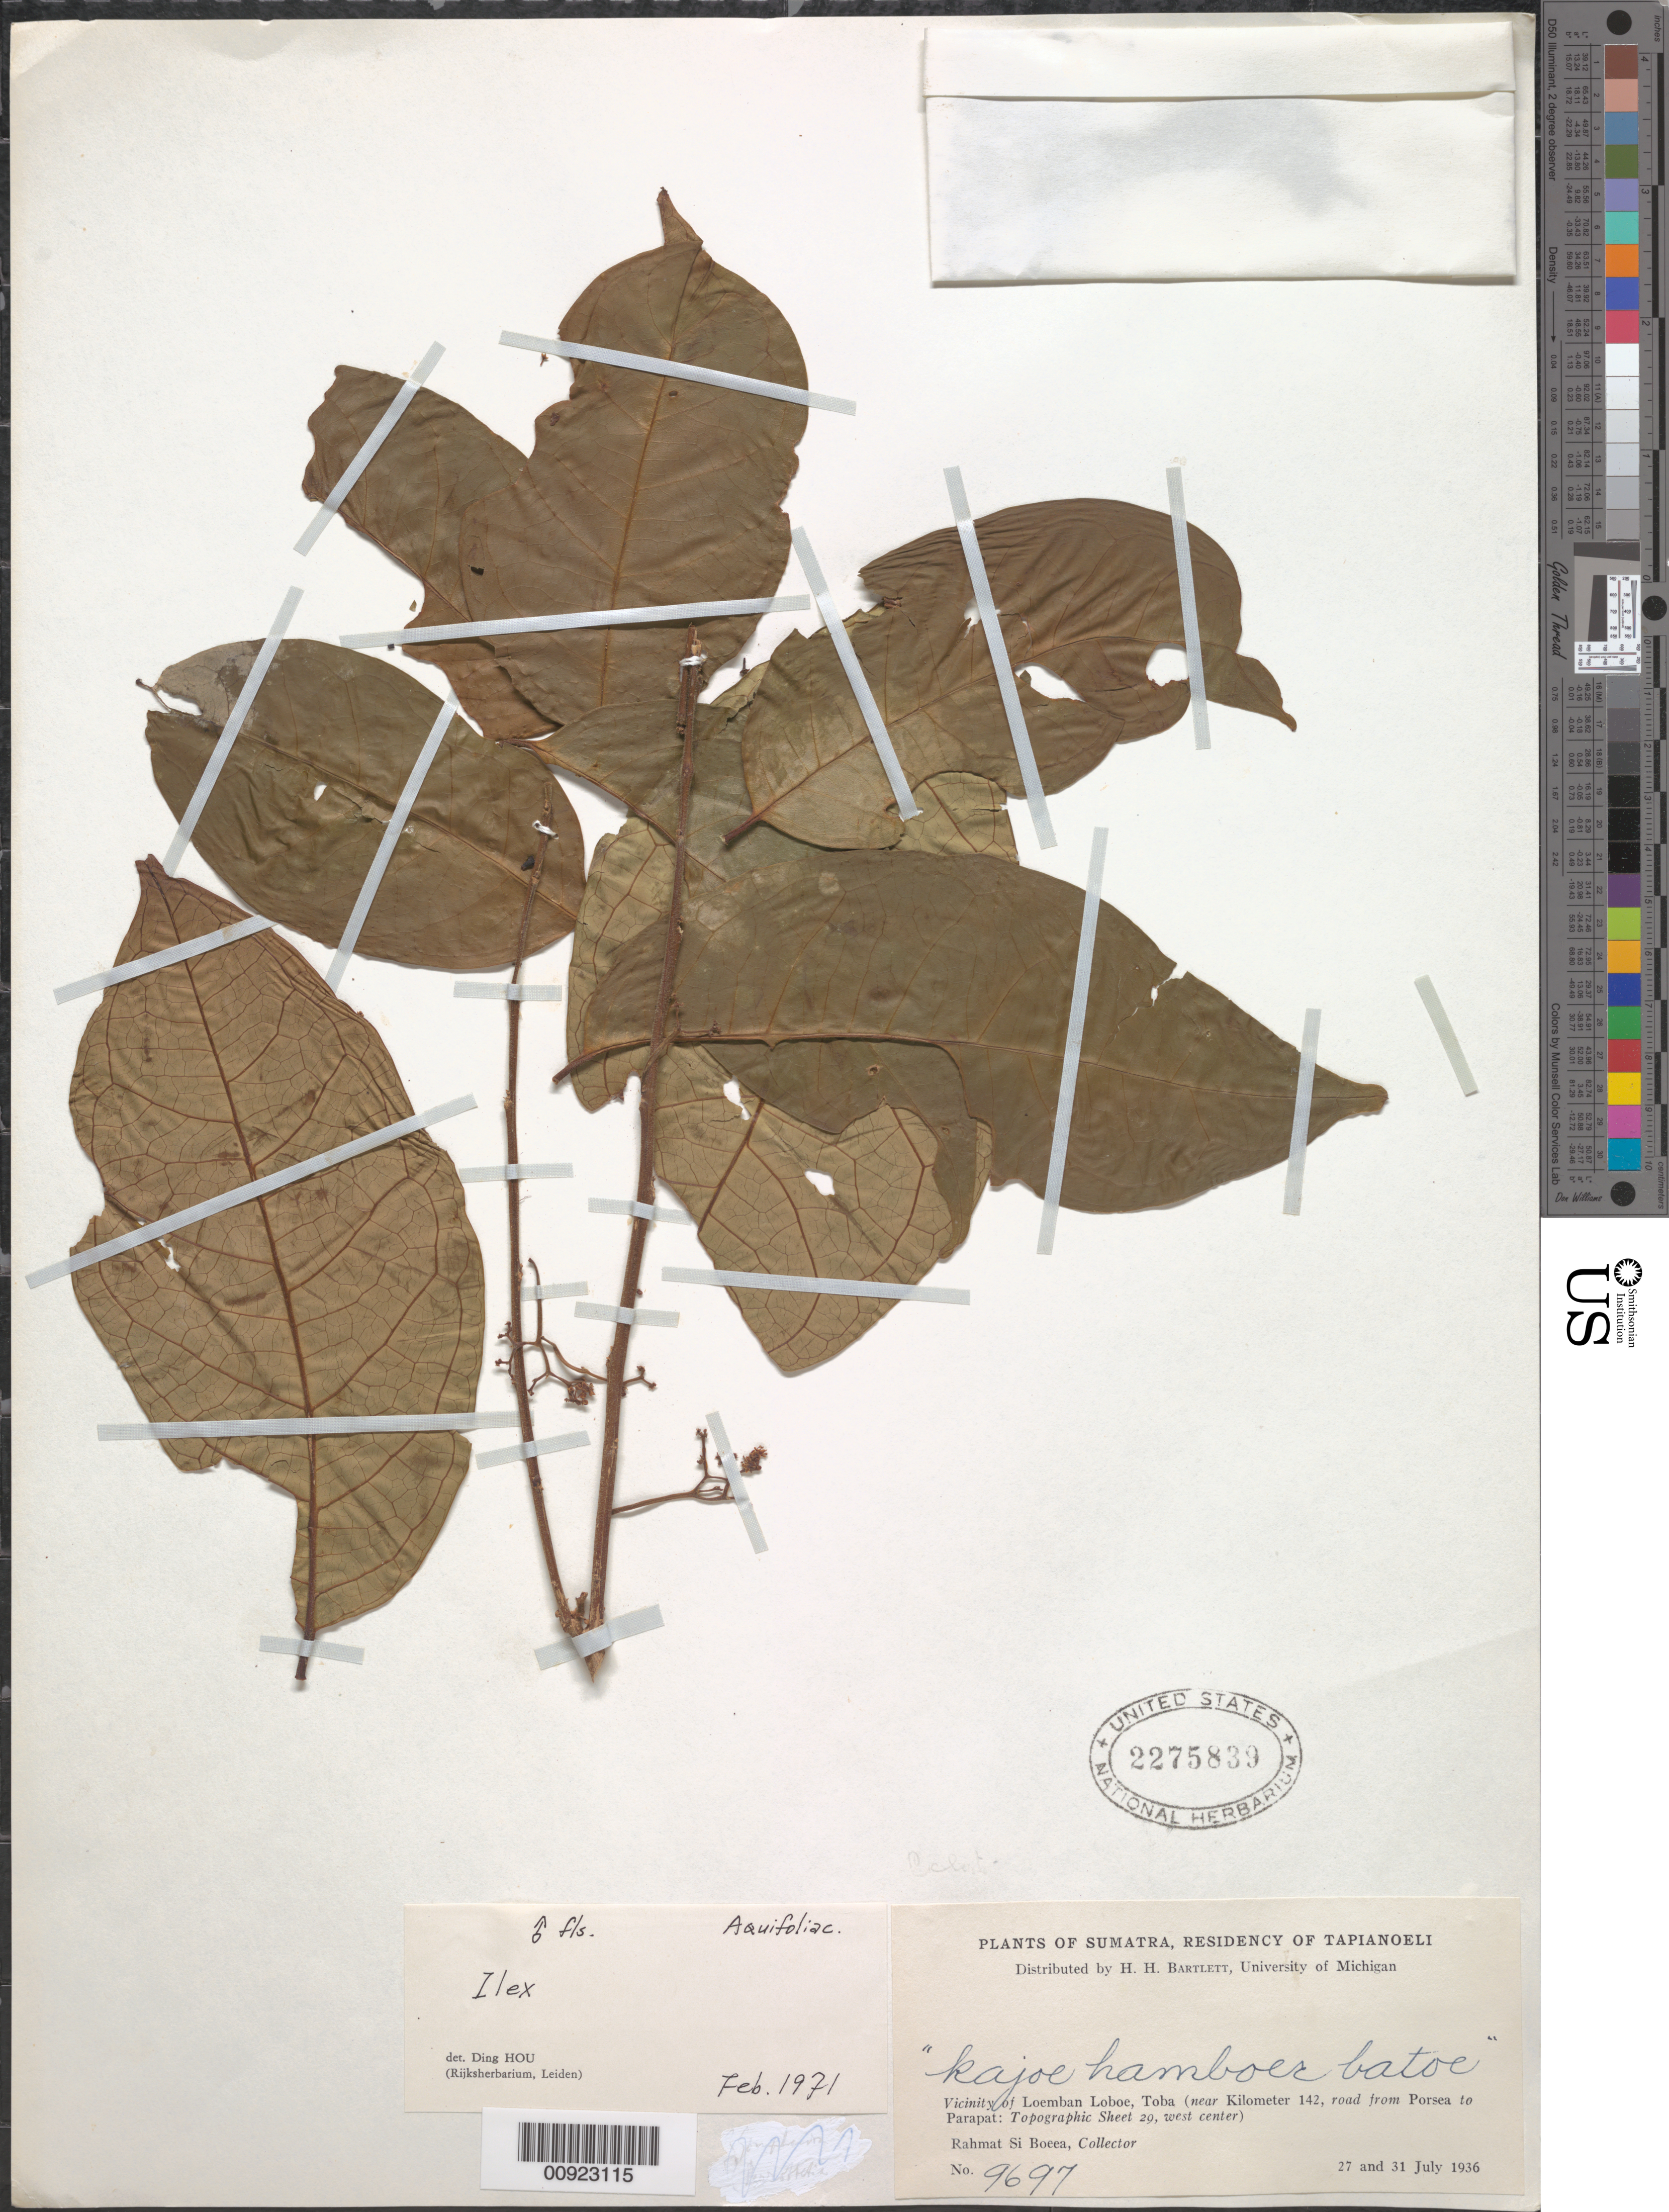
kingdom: Plantae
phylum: Tracheophyta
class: Magnoliopsida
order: Aquifoliales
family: Aquifoliaceae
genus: Ilex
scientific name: Ilex sp.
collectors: Rahmat Si Boeea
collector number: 9697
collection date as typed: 27 Jul 1936 to 31 Jul 1936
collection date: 1936-07-27/1936-07-31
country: Indonesia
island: Sumatra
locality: Residency of Tapianoeli; Vicinity of Loemban Loboe, Toba (near Kilometer 142, road from Porsea to Parapat)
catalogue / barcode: US 275839